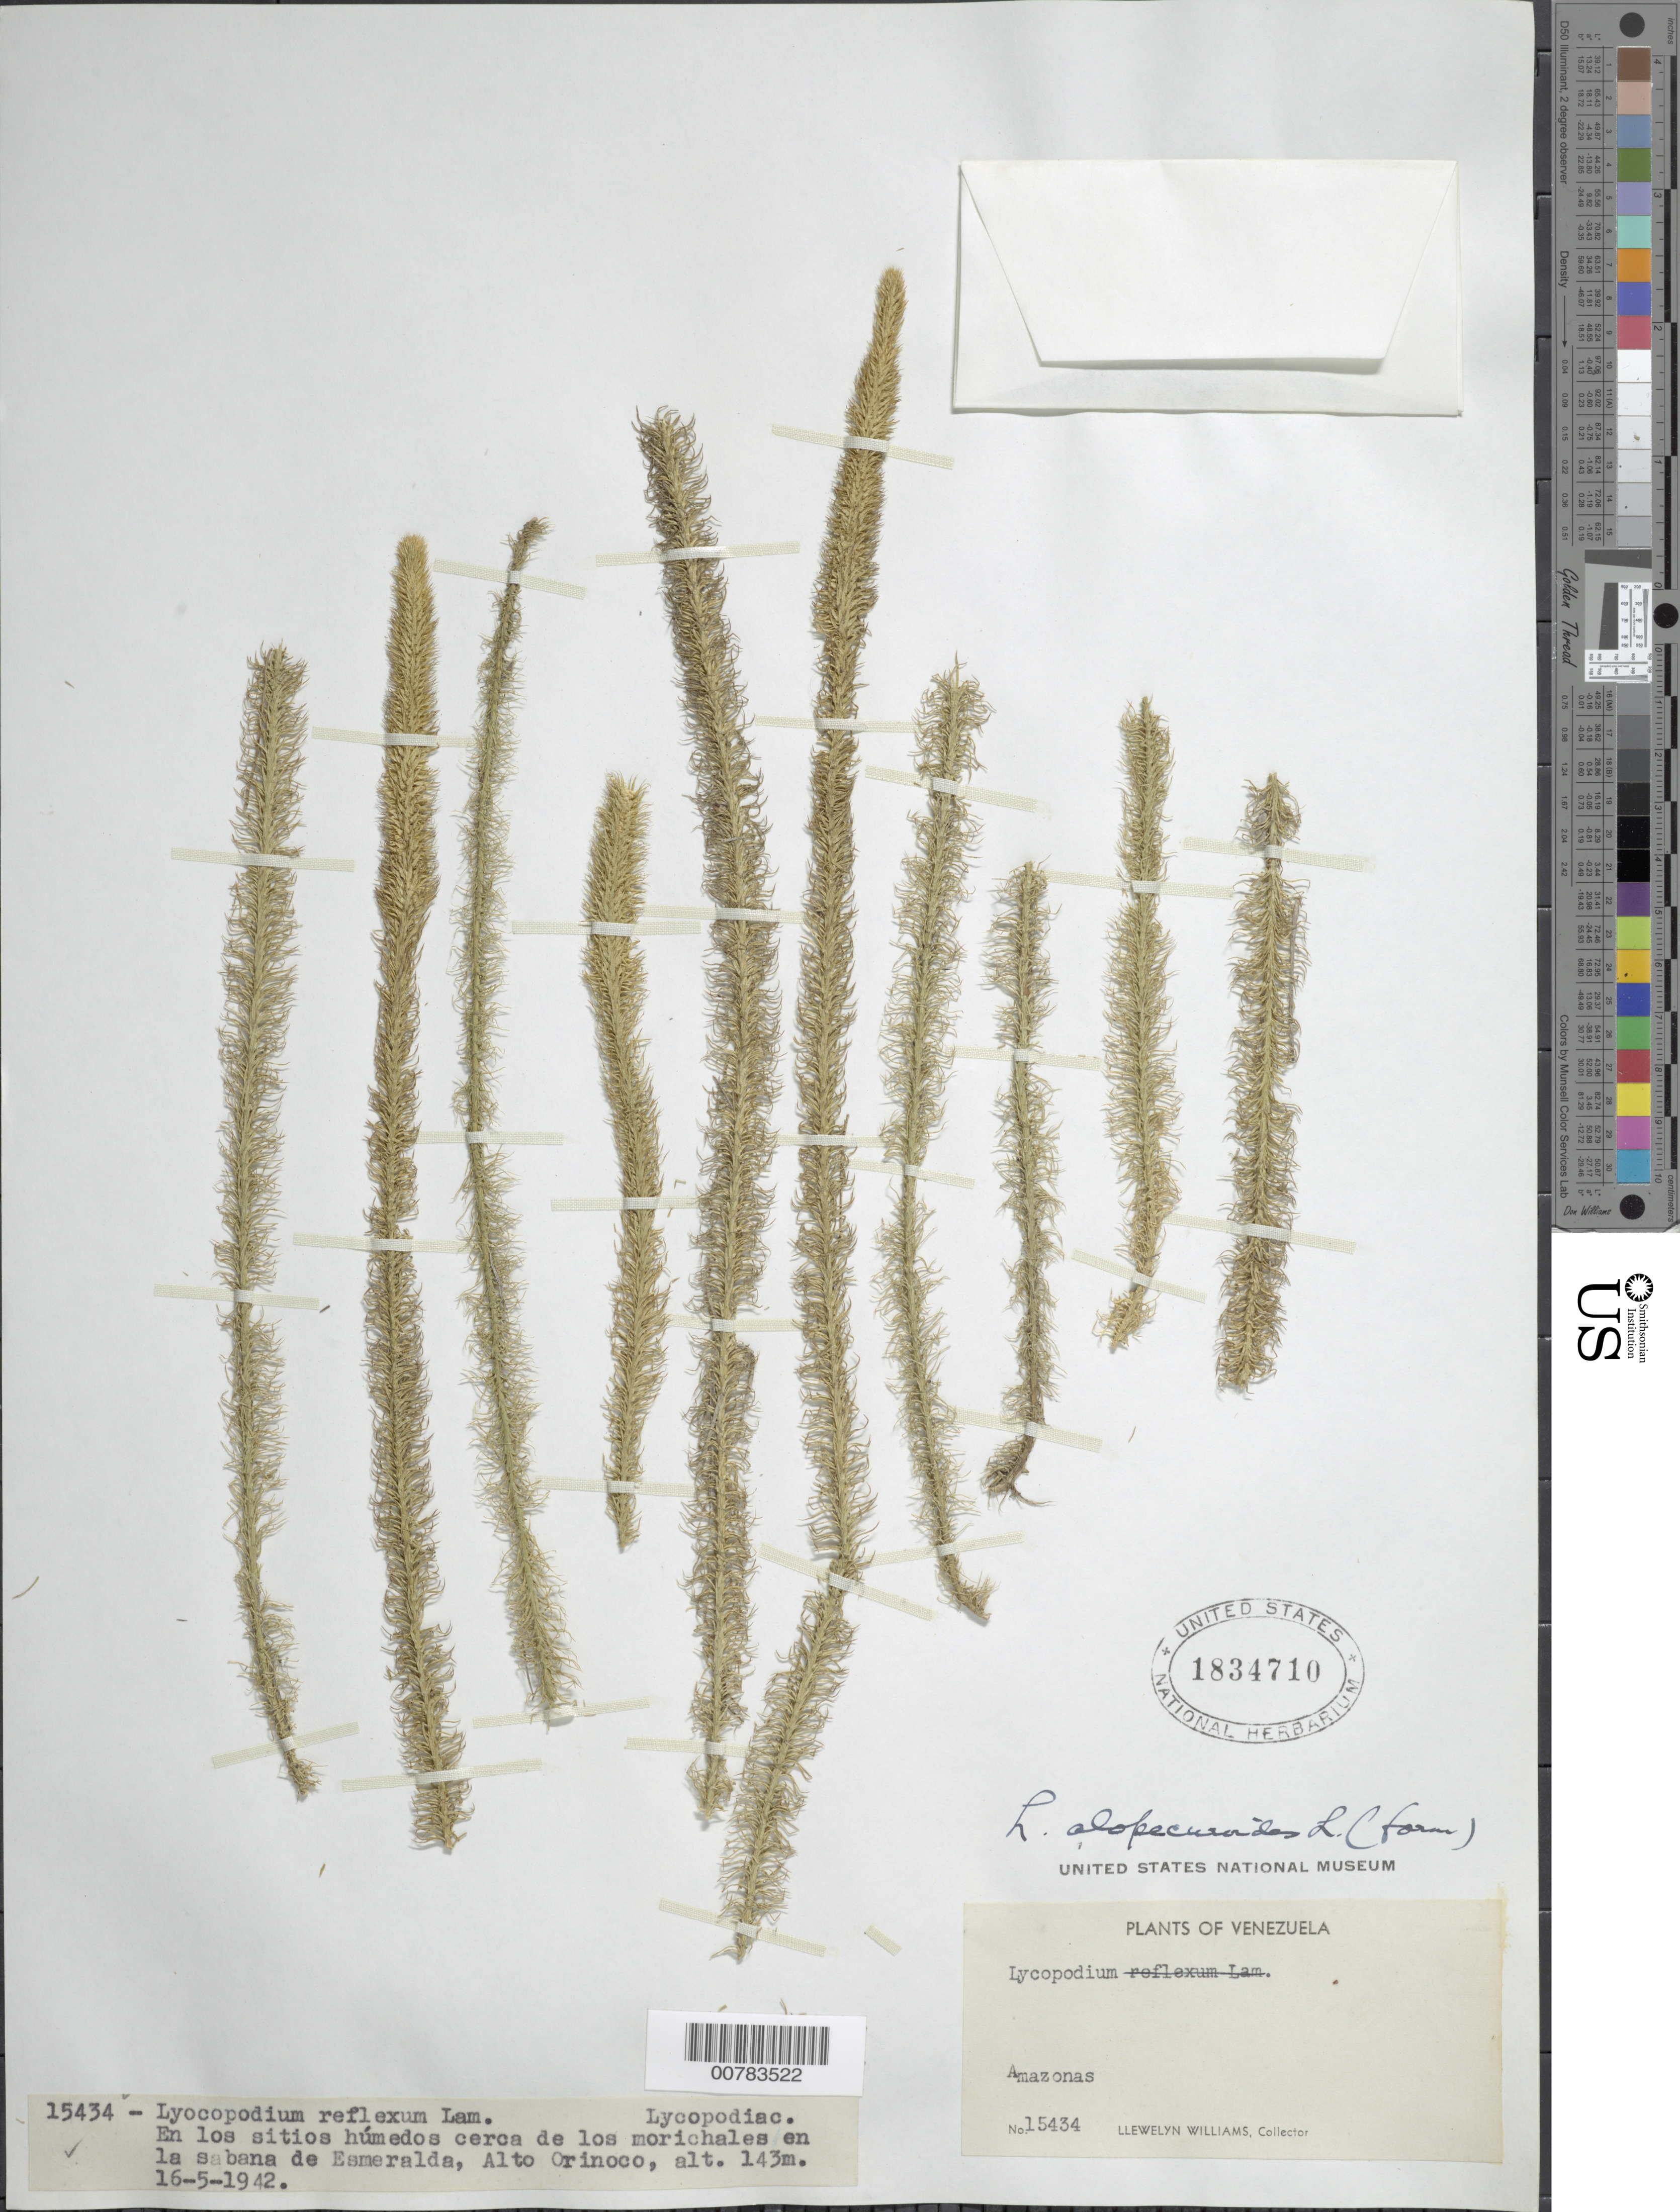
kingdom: Plantae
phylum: Tracheophyta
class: Lycopodiopsida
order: Lycopodiales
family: Lycopodiaceae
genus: Lycopodiella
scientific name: Lycopodiella alopecuroides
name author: (L.) Cranfill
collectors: Ll. Williams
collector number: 15434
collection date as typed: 16-May-42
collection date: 1942-05-16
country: Venezuela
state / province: Amazonas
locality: Esmeralda, Alto Orinoco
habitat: Sitios húmedos cerca de los morichales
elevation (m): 143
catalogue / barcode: US 1834710